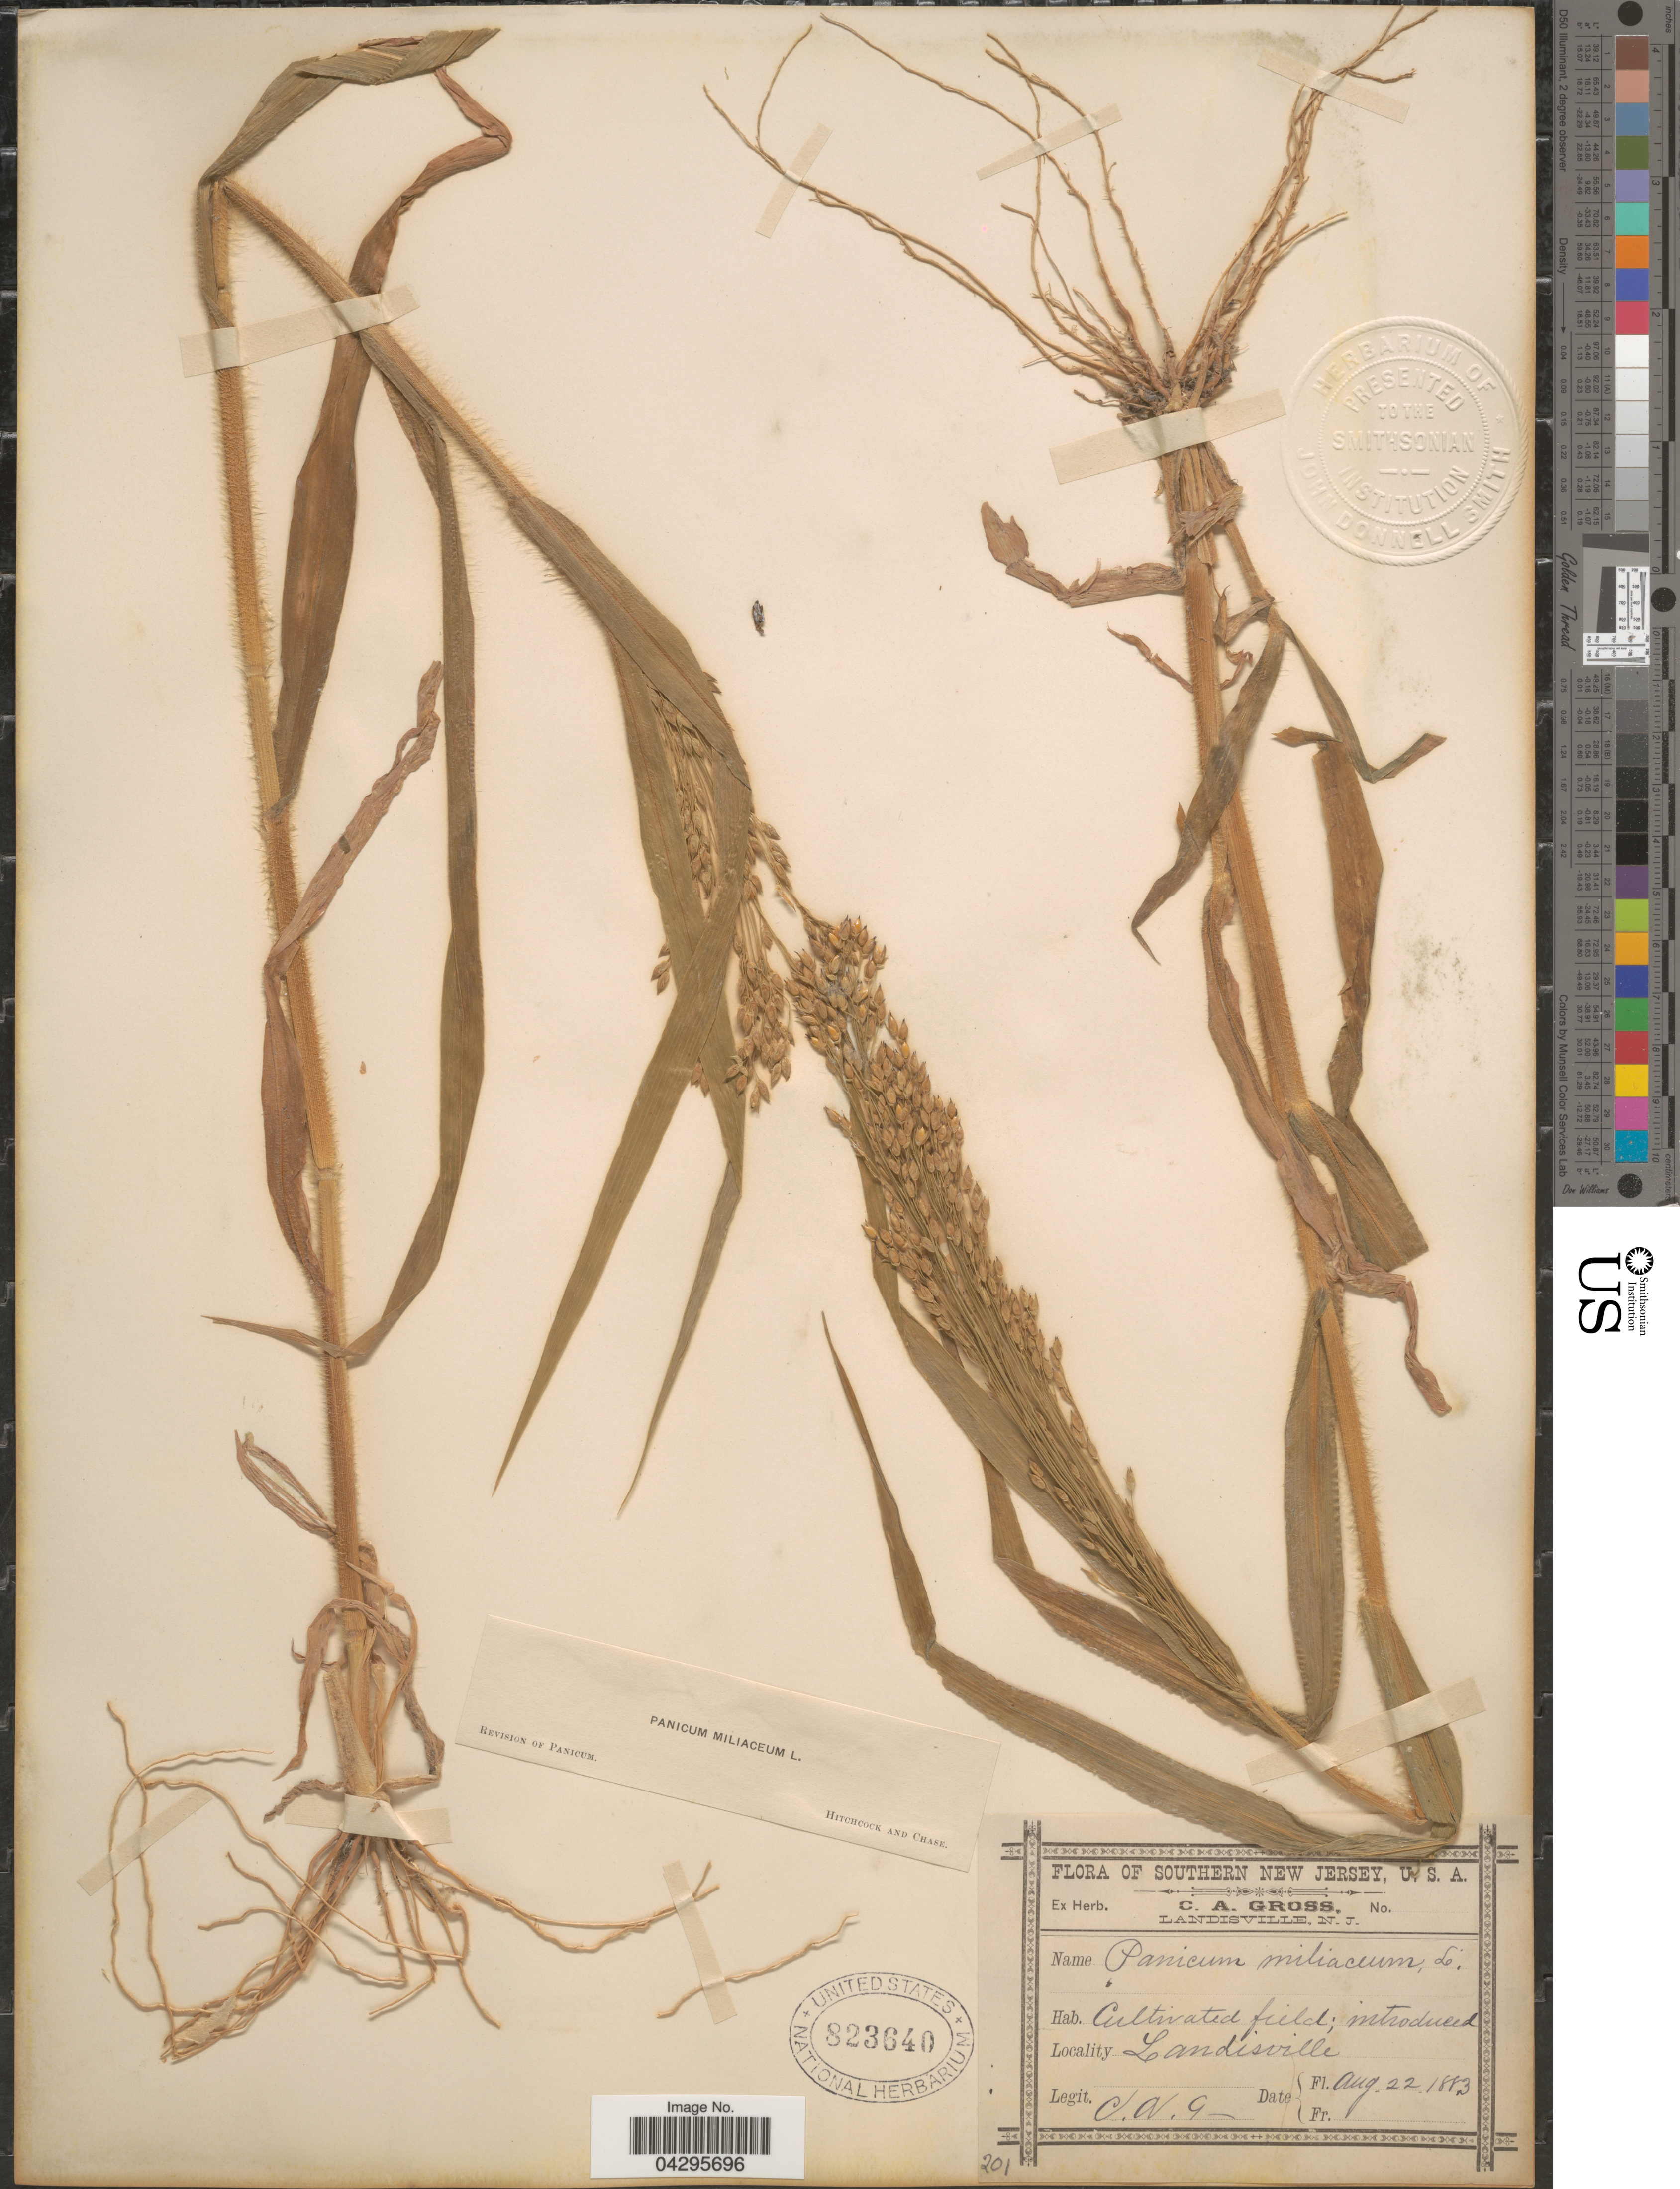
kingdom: Plantae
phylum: Tracheophyta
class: Liliopsida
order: Poales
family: Poaceae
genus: Panicum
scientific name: Panicum miliaceum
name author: L.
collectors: C. A. Gross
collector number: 201?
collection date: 1883-08-22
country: United States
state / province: New Jersey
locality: Southern New Jersey. Cultivated field; introduced. Landisville.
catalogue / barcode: US 823640